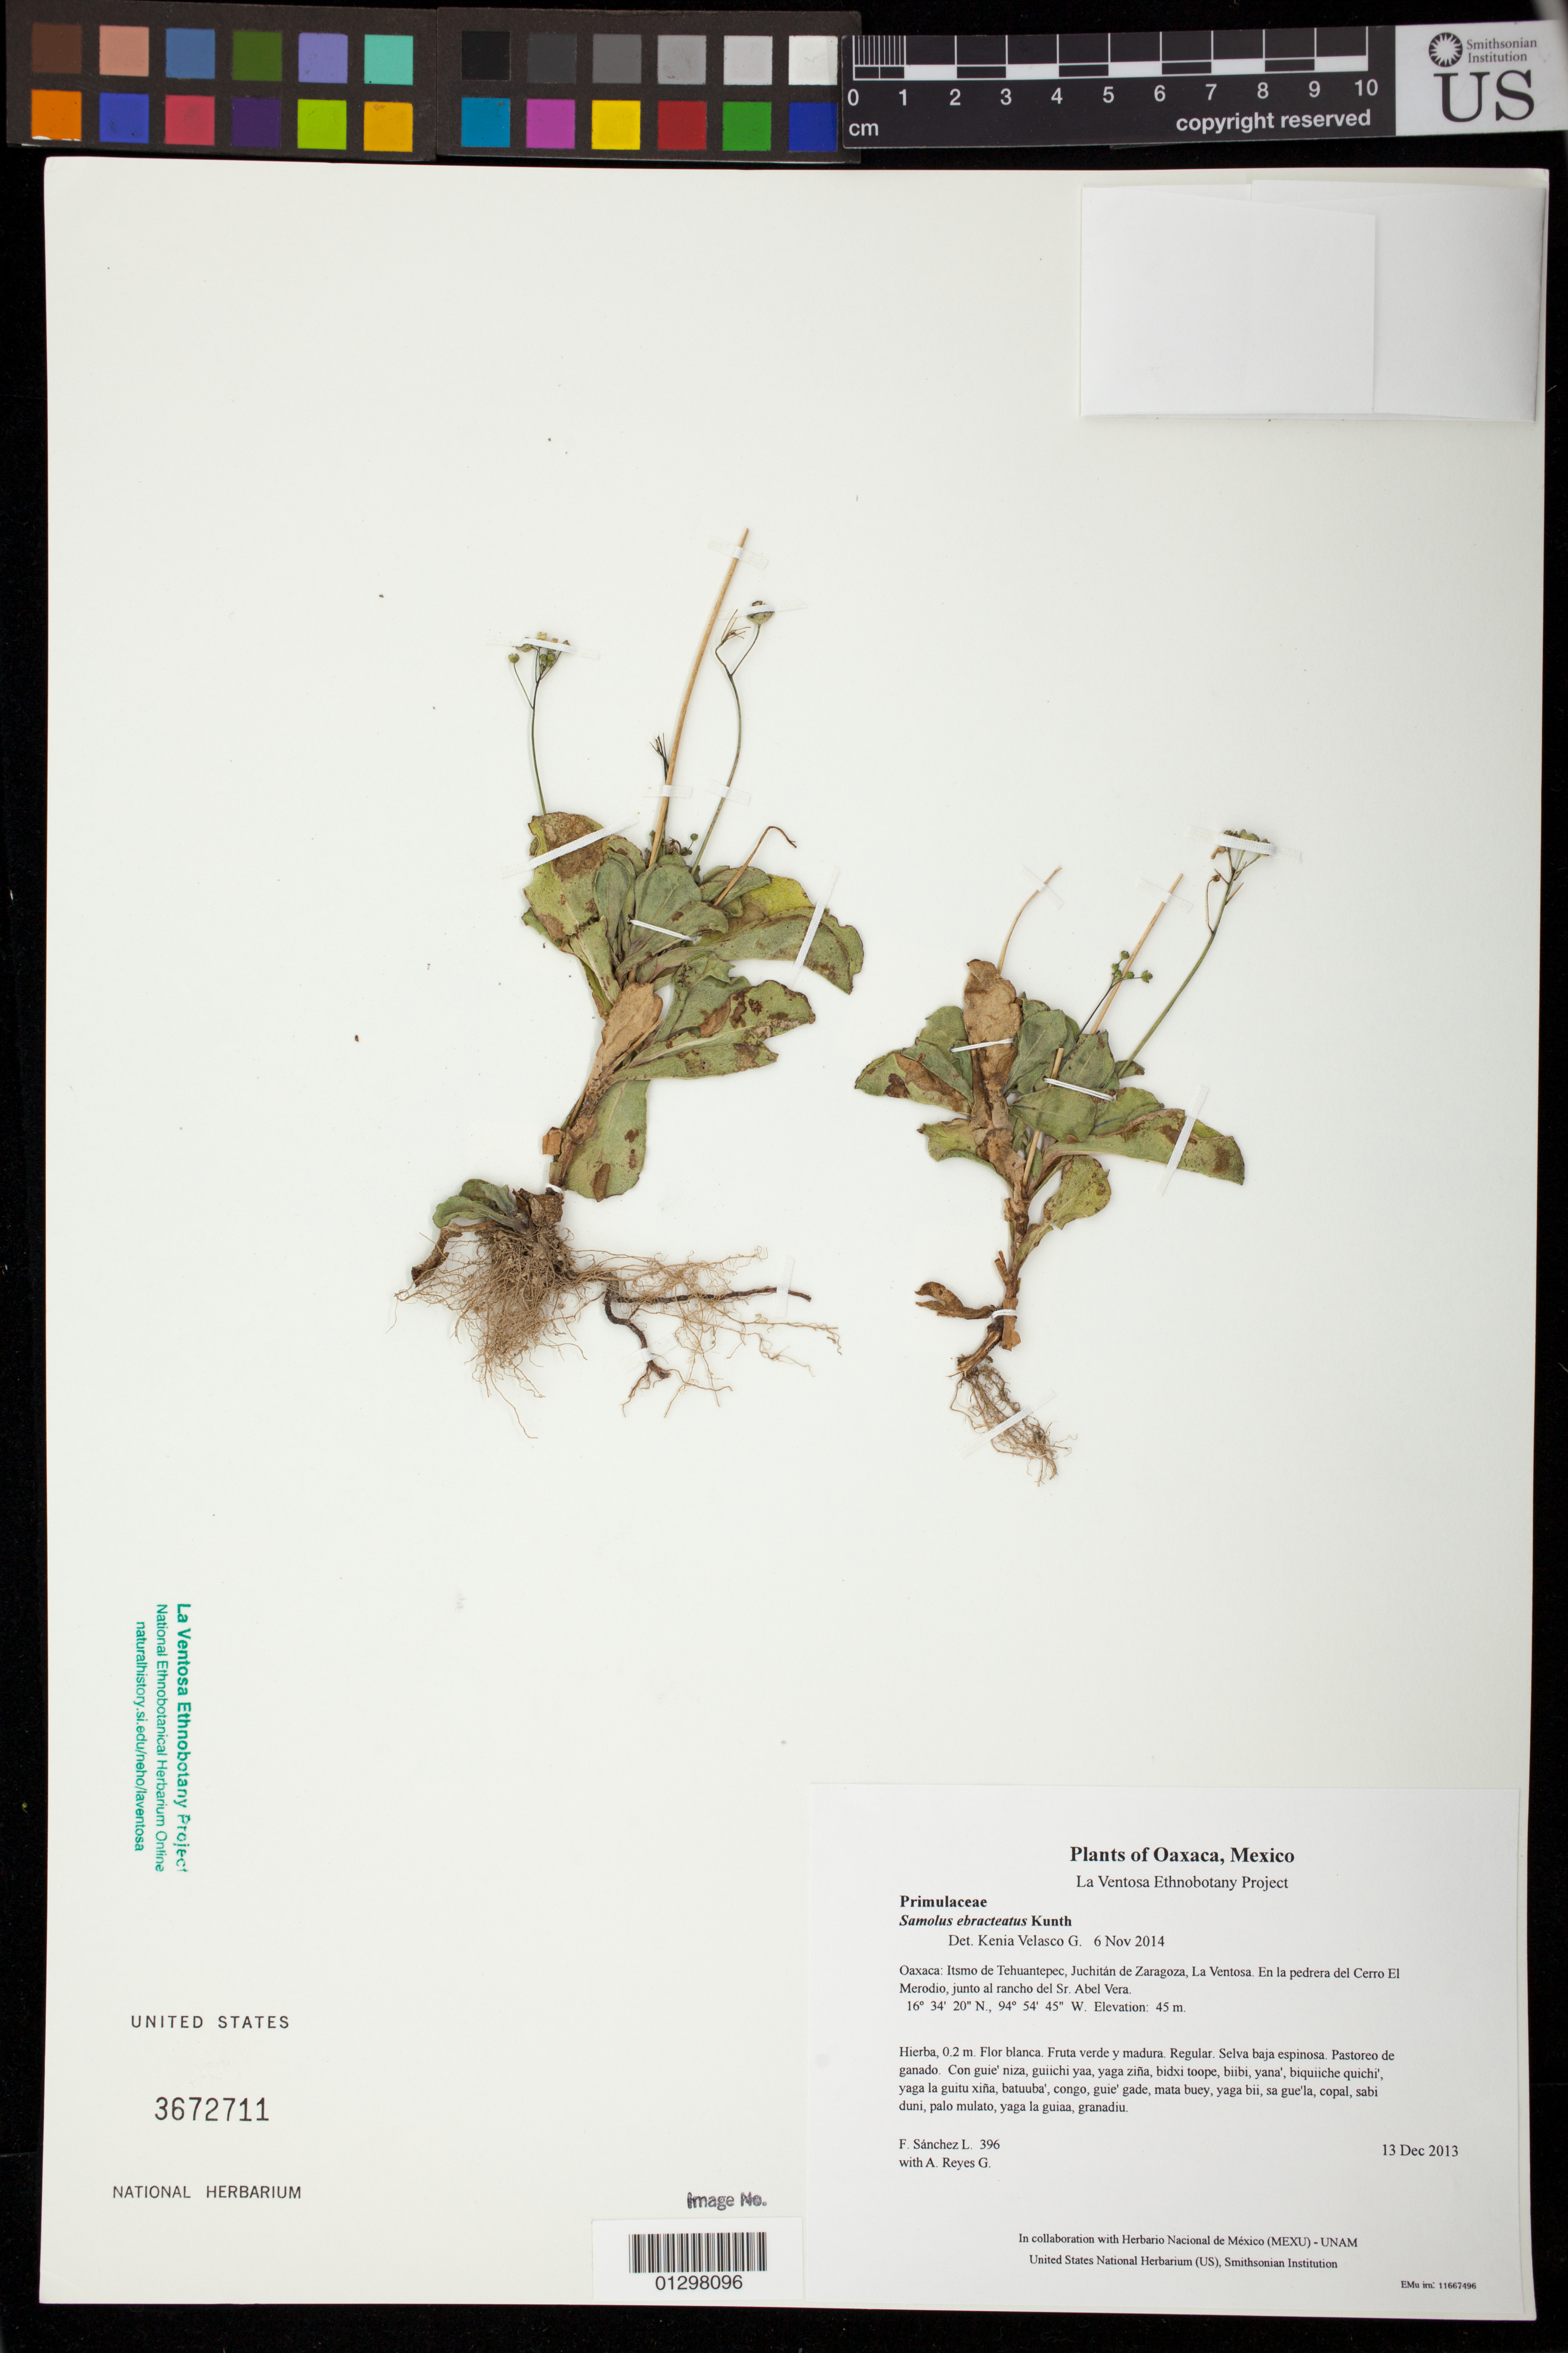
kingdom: Plantae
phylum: Tracheophyta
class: Magnoliopsida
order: Ericales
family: Primulaceae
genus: Samolus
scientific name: Samolus ebracteatus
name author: Kunth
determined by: Velasco G., Kenia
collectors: F. Sánchez L. & A. Reyes G.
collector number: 396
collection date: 2013-12-13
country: Mexico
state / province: Oaxaca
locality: Itsmo de Tehuantepec, Juchitán de Zaragoza, La Ventosa. En la pedrera del Cerro El Merodio, junto al rancho del Sr. Abel Vera.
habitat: Selva baja espinosa. Pastoreo de ganado.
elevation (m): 45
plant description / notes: MEXU, SERO, US; Guixi bandaga. 0.2 m. Guie' naquichi'. Cuaananaxhi naga' ne nagüi. Nuu.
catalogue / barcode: US 3672711